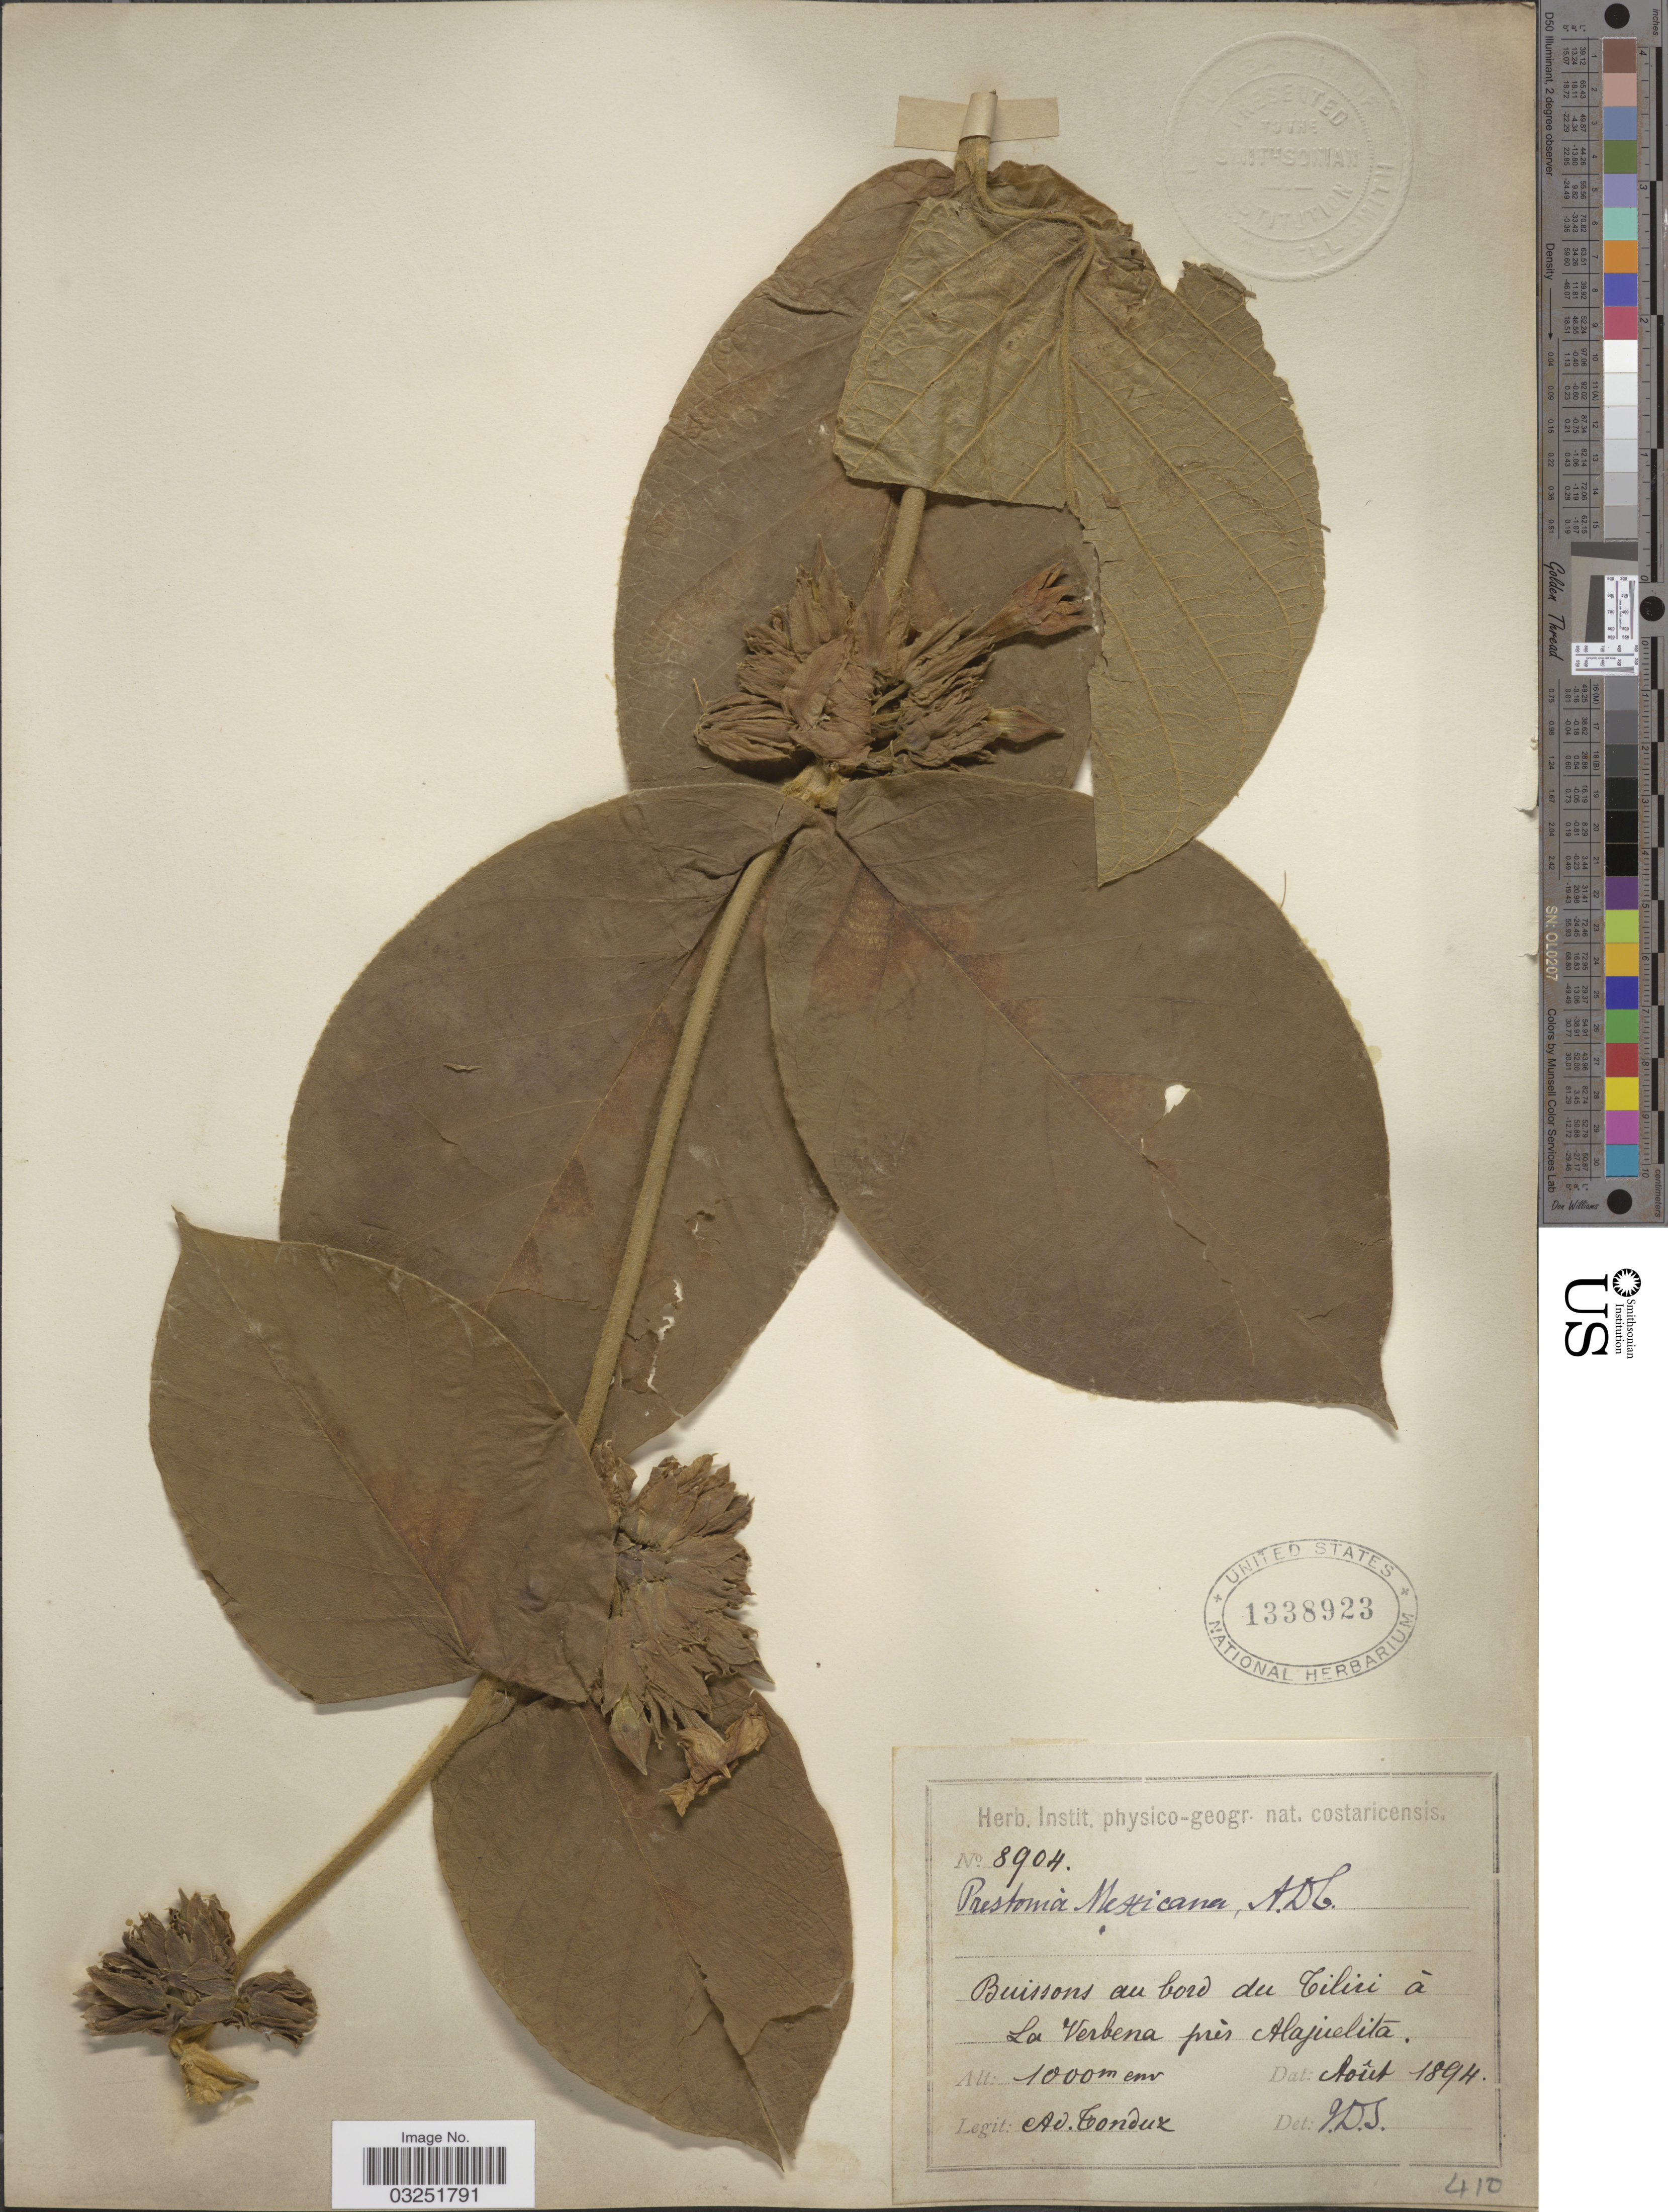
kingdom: Plantae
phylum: Tracheophyta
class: Magnoliopsida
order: Gentianales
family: Apocynaceae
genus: Prestonia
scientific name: Prestonia mexicana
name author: DC.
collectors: A. Tonduz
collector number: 8904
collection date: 1894-08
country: Costa Rica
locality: Buissons au bord Tiliri á La Verbena prés Alajuelita.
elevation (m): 1000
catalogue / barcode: US 1338923